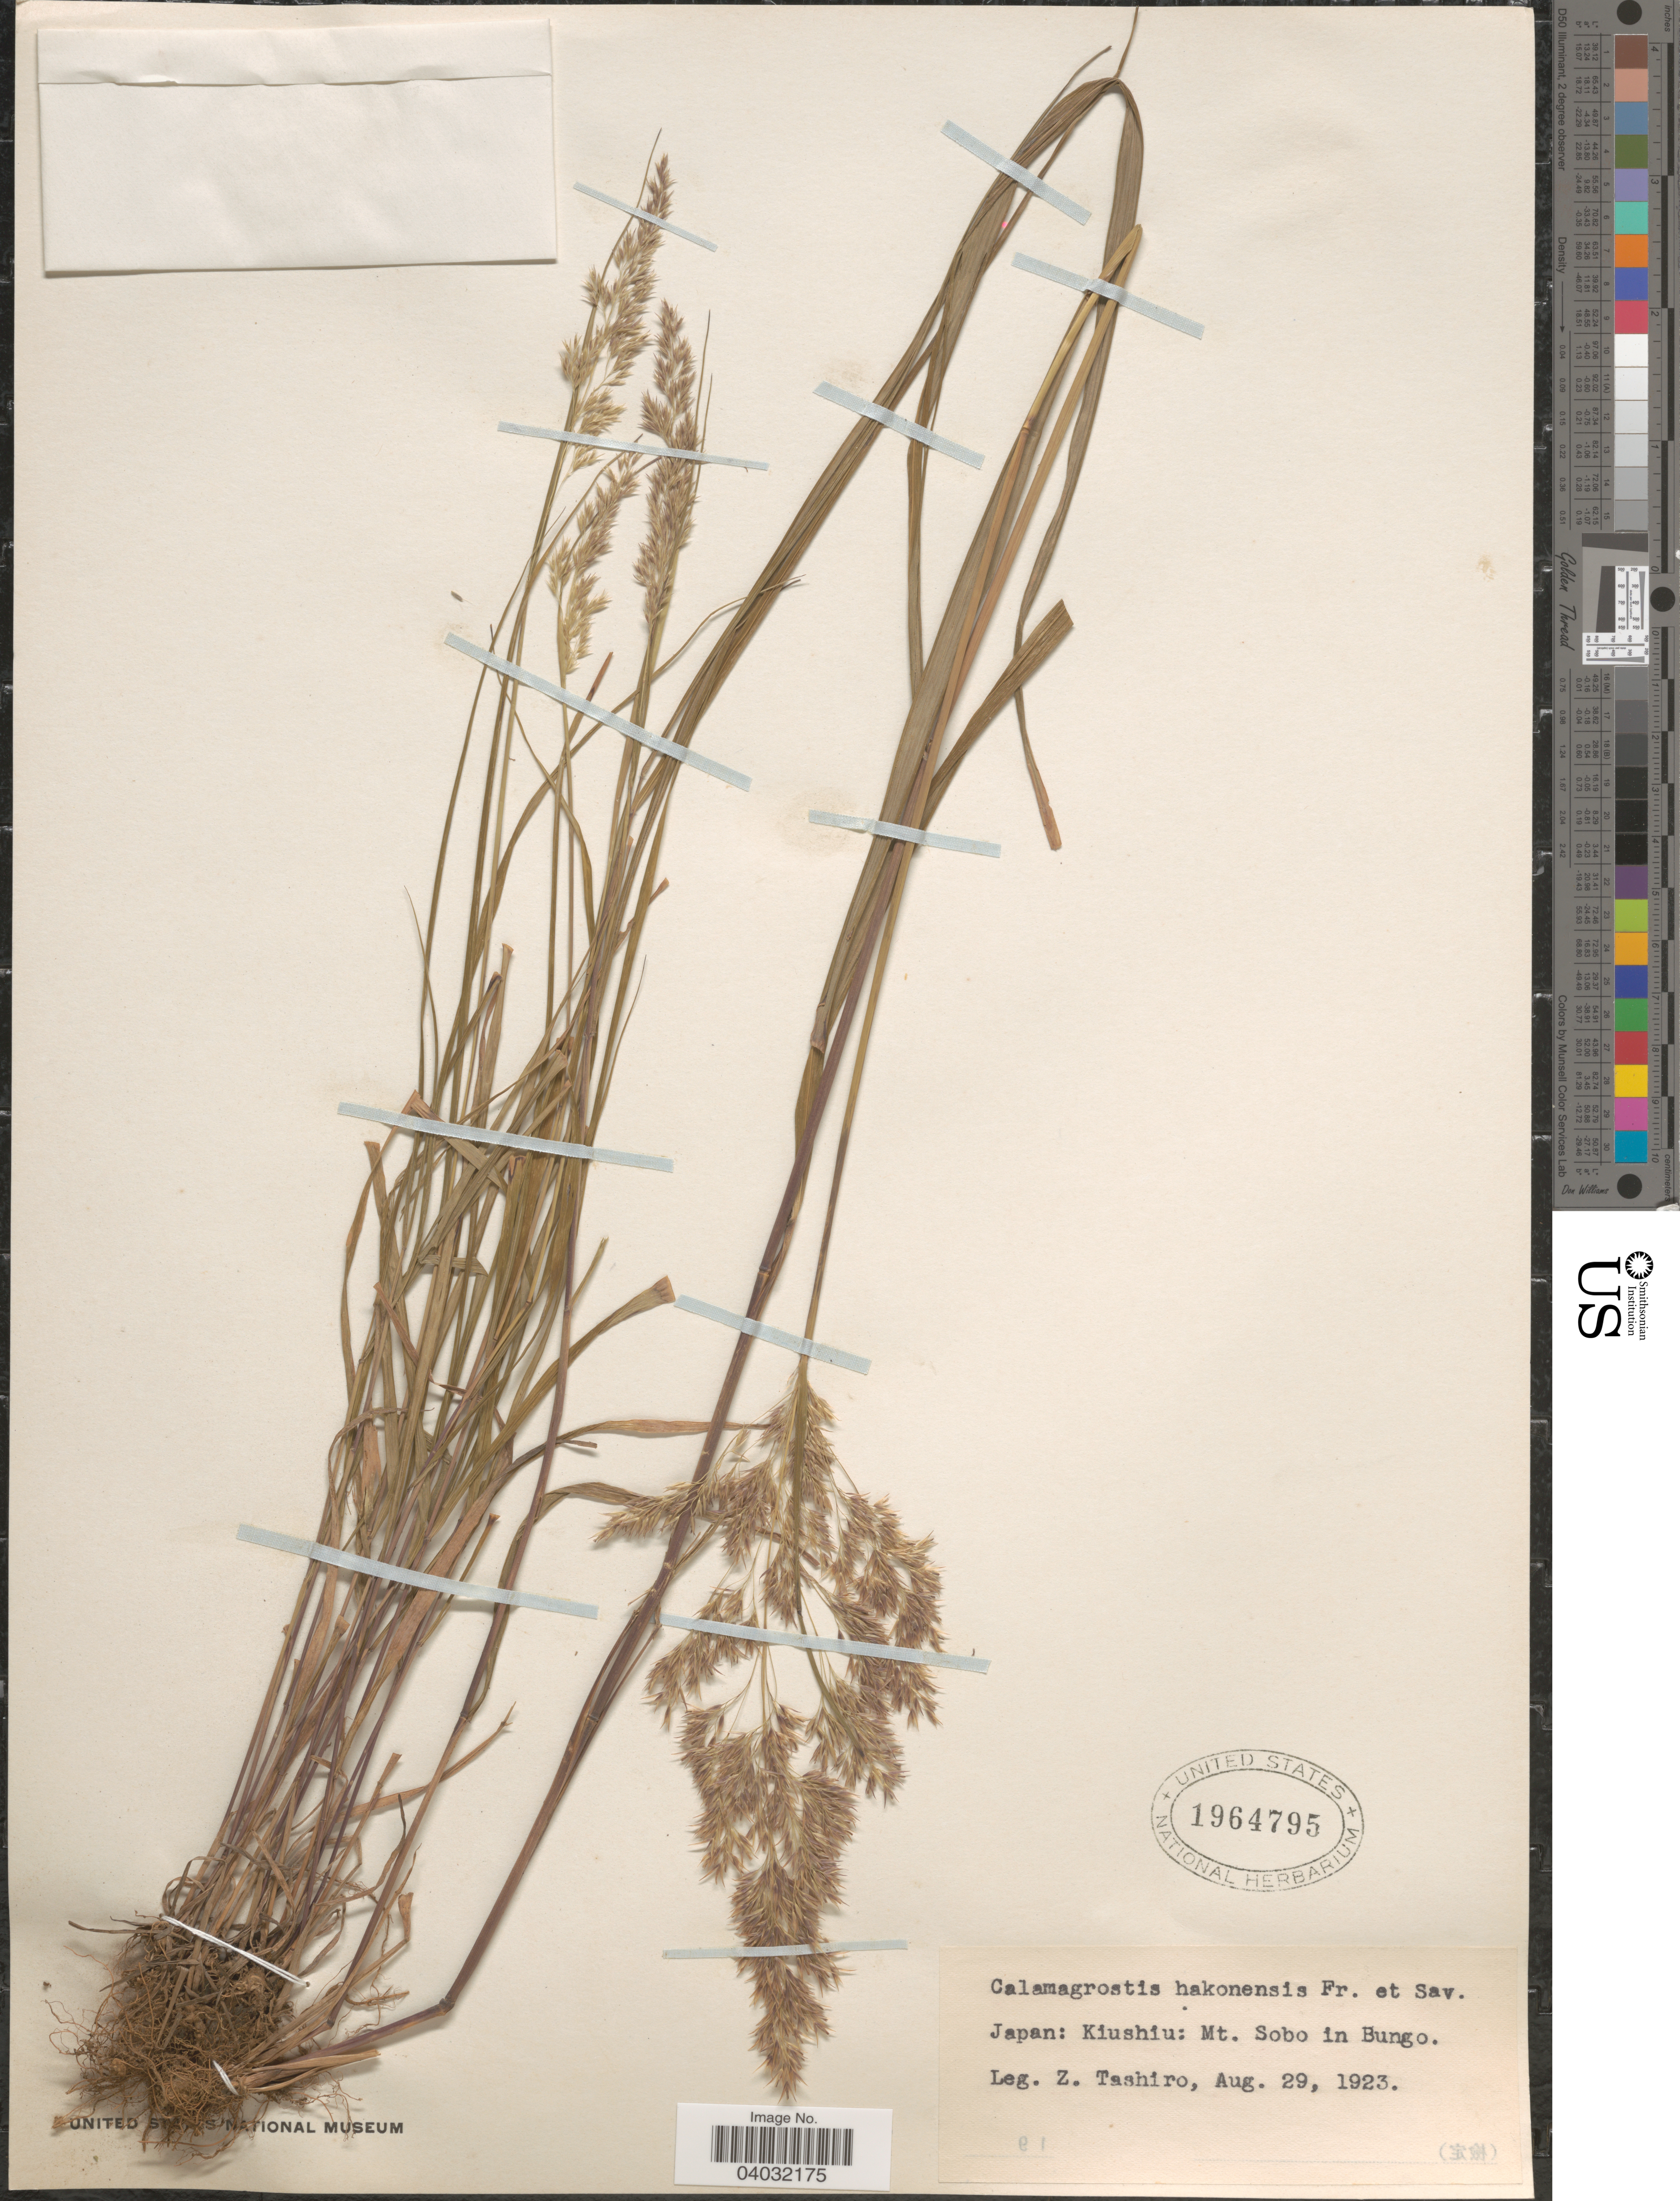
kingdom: Plantae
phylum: Tracheophyta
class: Liliopsida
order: Poales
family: Poaceae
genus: Calamagrostis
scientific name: Calamagrostis hakonensis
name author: Franch. & Sav.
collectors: Z. Tashiro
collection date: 1923-08-29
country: Japan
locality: Kiushiu: Mt. Sobo in Bungo.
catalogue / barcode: US 1964795